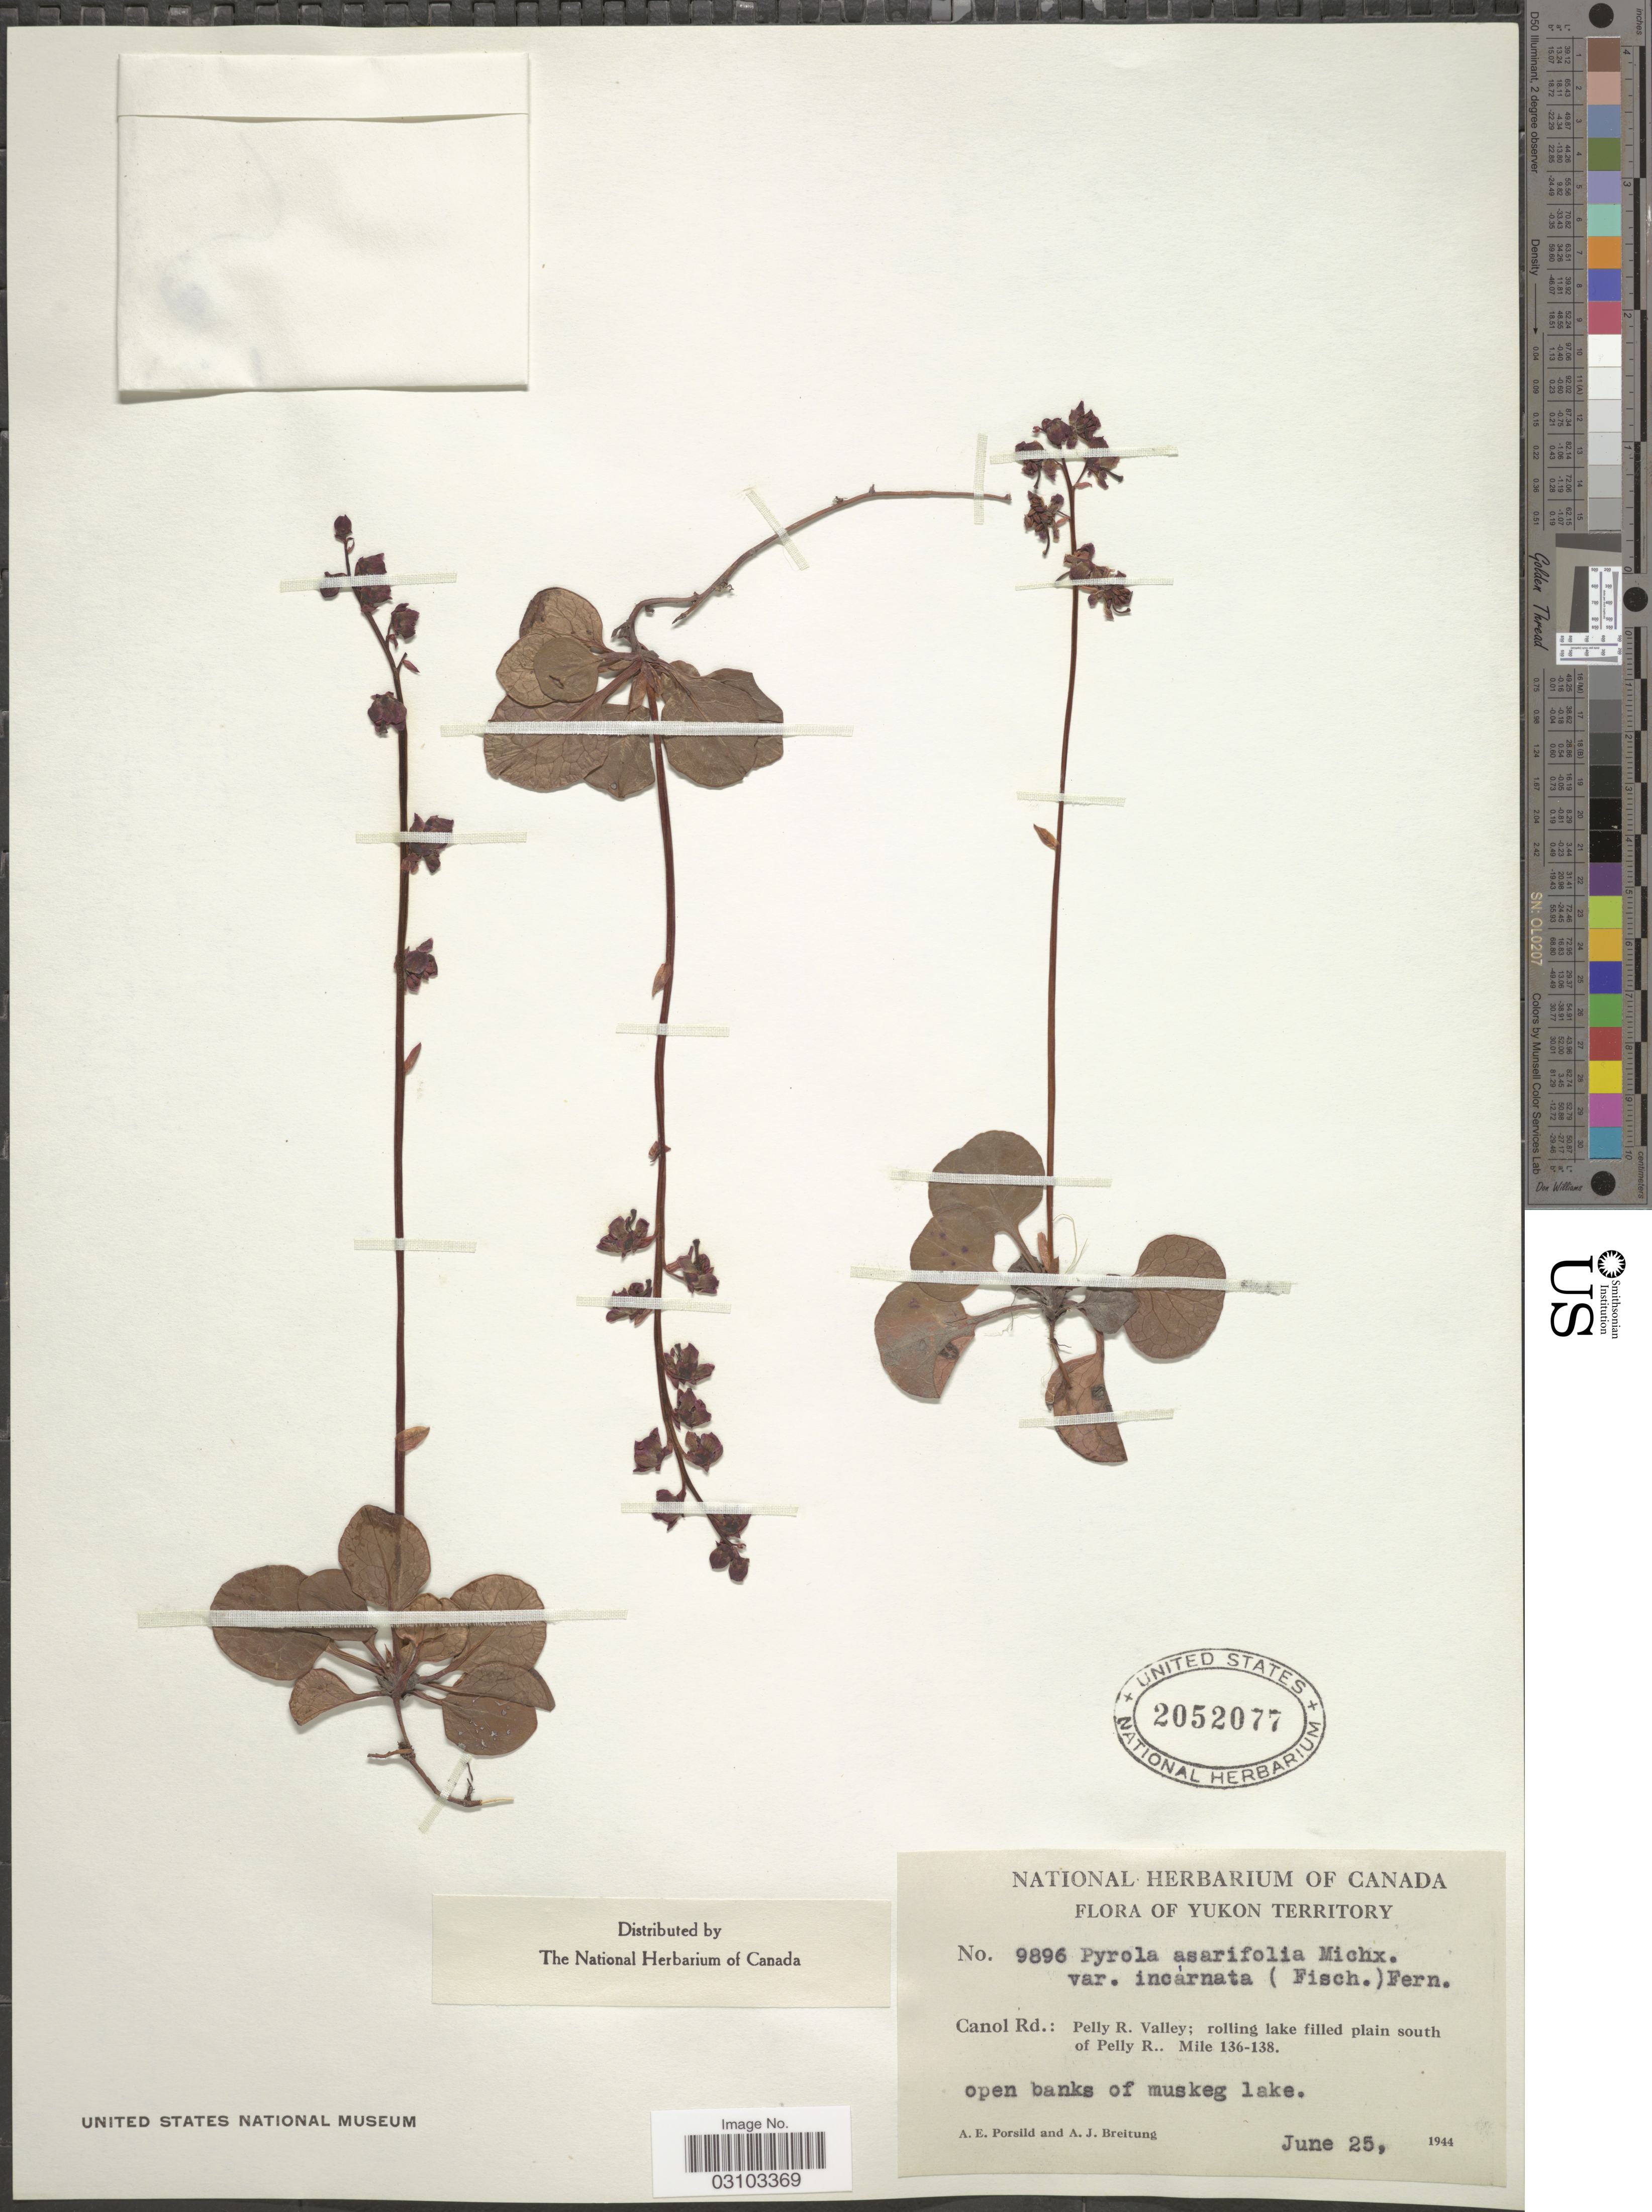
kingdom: Plantae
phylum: Tracheophyta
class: Magnoliopsida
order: Ericales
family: Ericaceae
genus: Pyrola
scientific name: Pyrola asarifolia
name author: Michx.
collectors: A. E. Porsild & A. Breitung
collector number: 9896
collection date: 1944-06-25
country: Canada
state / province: Yukon Territory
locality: Canol Rd.: Pelly R. Valley; rolling lake filled plain south of Pelly R.. Mile 136-138, open banks of muskeg lake.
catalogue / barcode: US 2052077